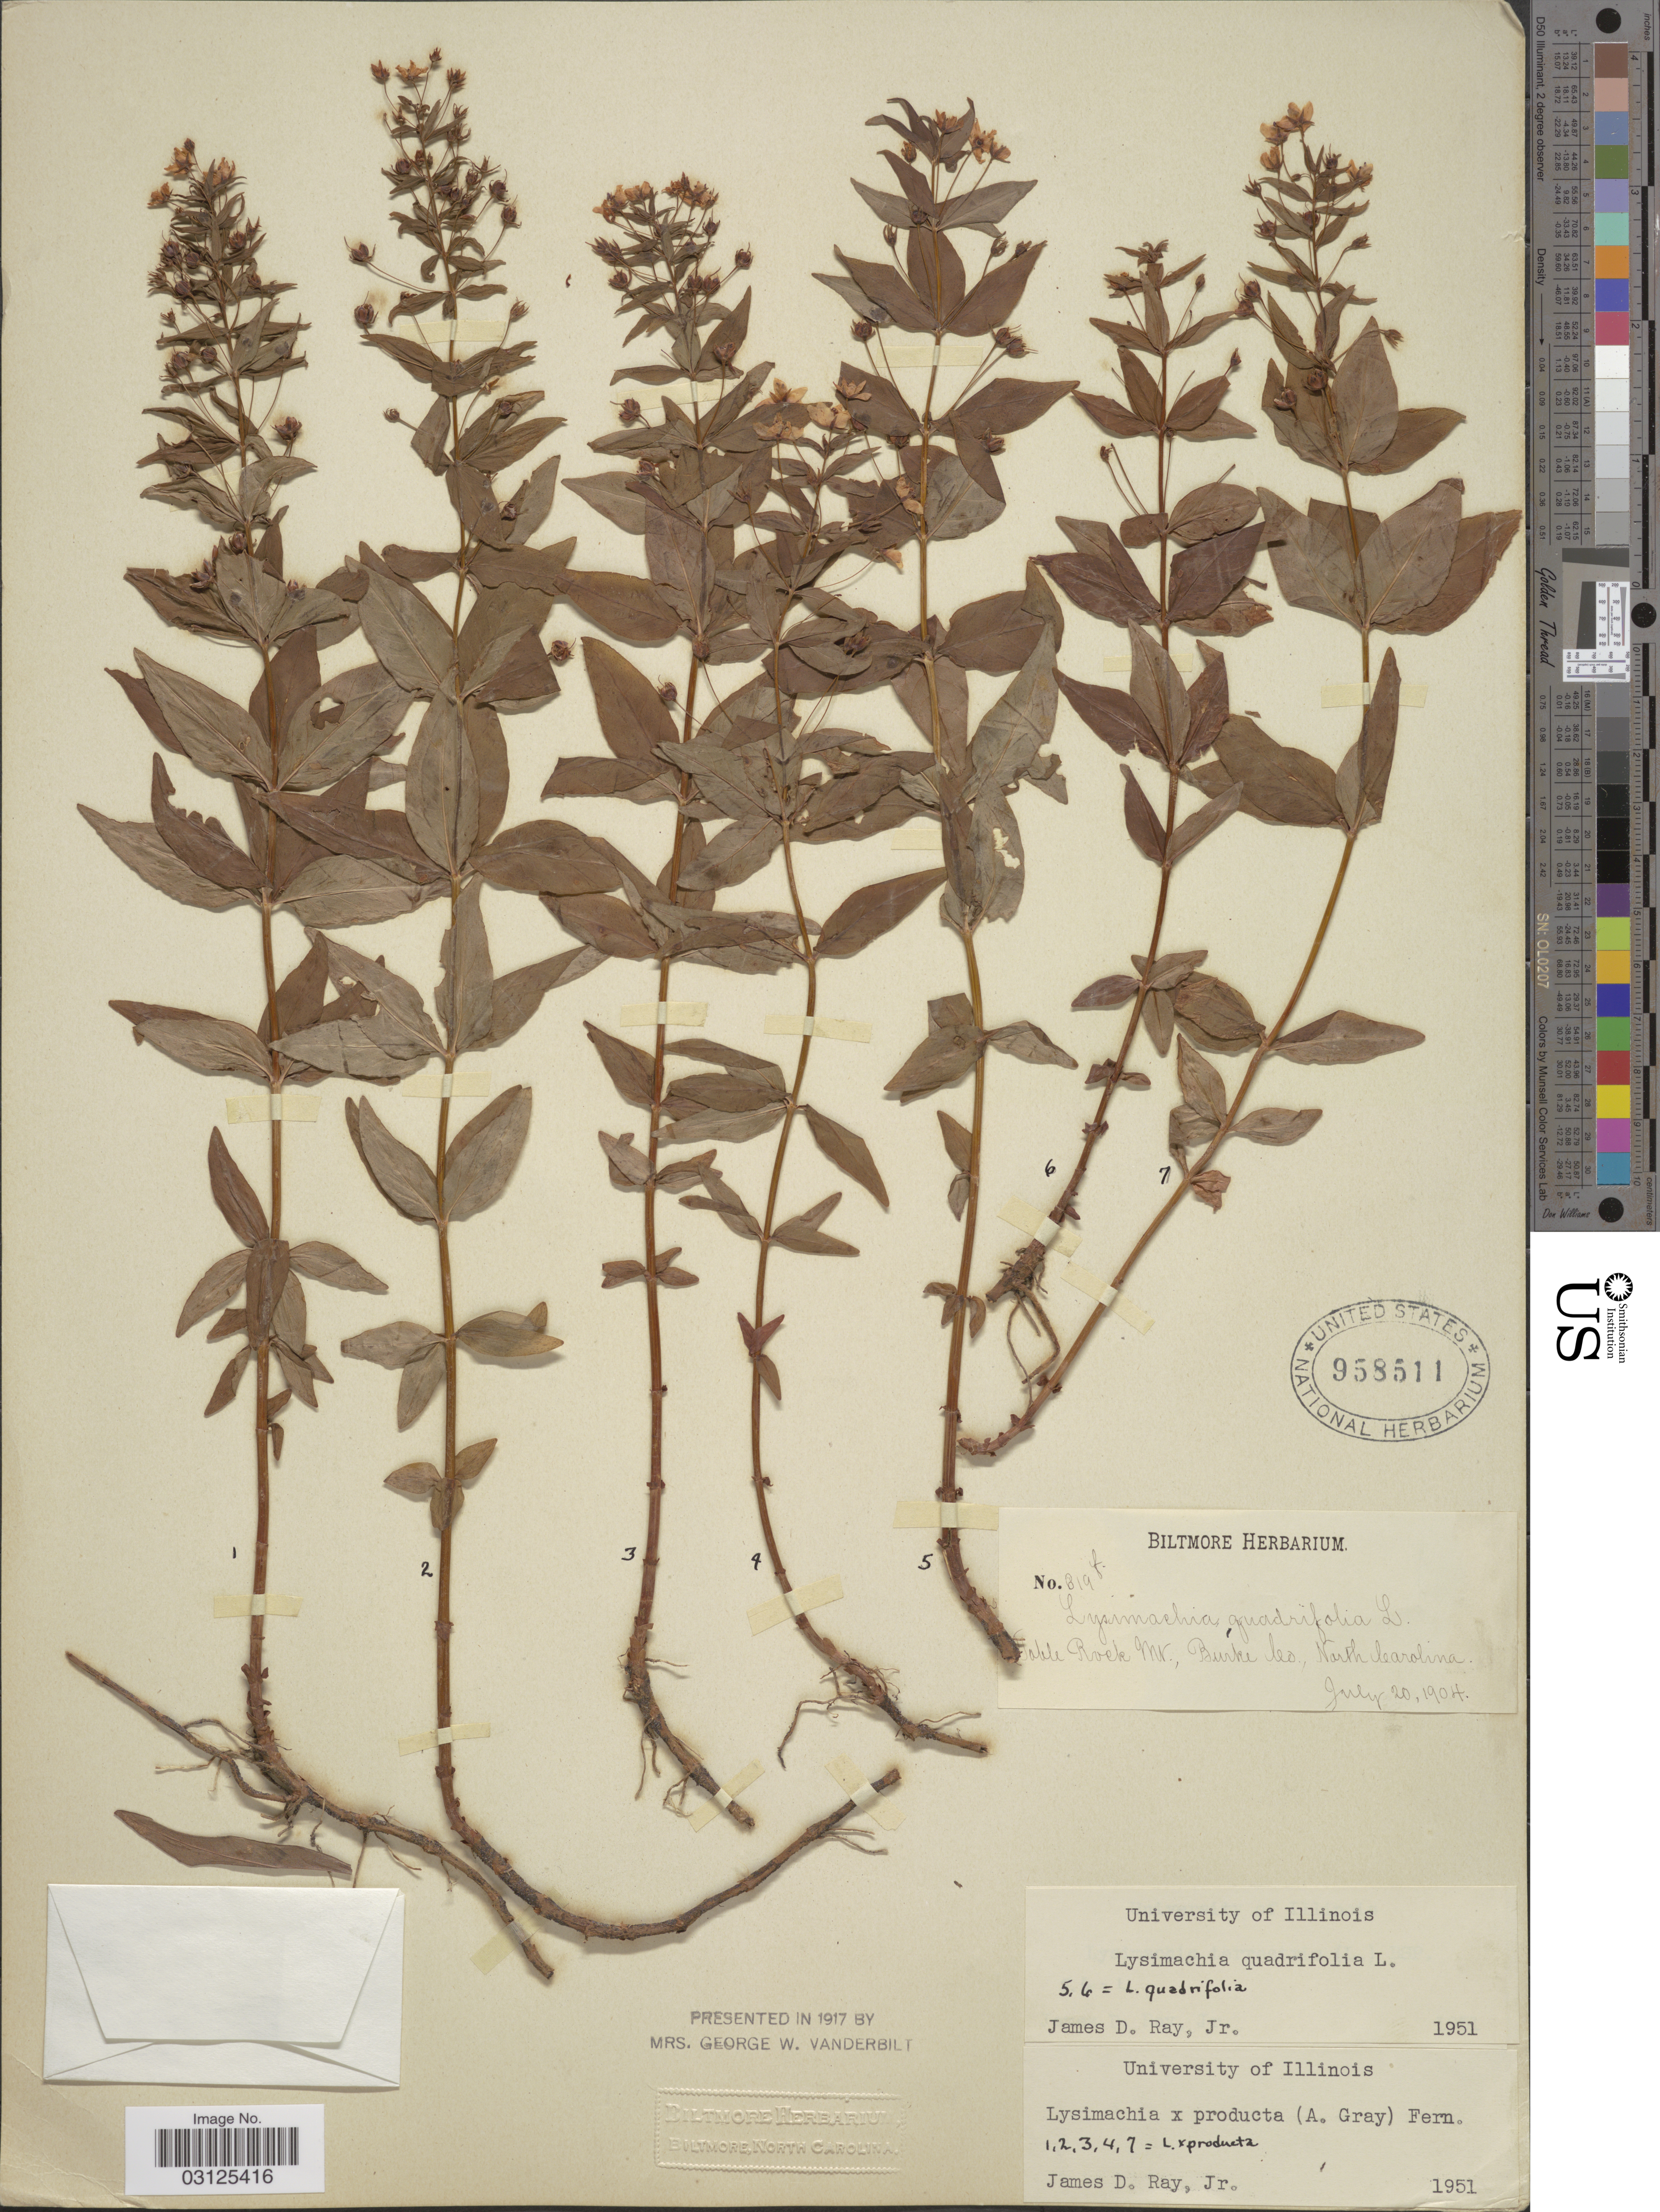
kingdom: Plantae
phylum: Tracheophyta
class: Magnoliopsida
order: Ericales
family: Primulaceae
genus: Lysimachia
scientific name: Lysimachia x producta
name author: (A. Gray) Fernald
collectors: ex herb. Biltmore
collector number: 819f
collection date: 1904-07-20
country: United States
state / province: North Carolina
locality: Table Rock Mt., Burke Co.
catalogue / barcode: US 958511